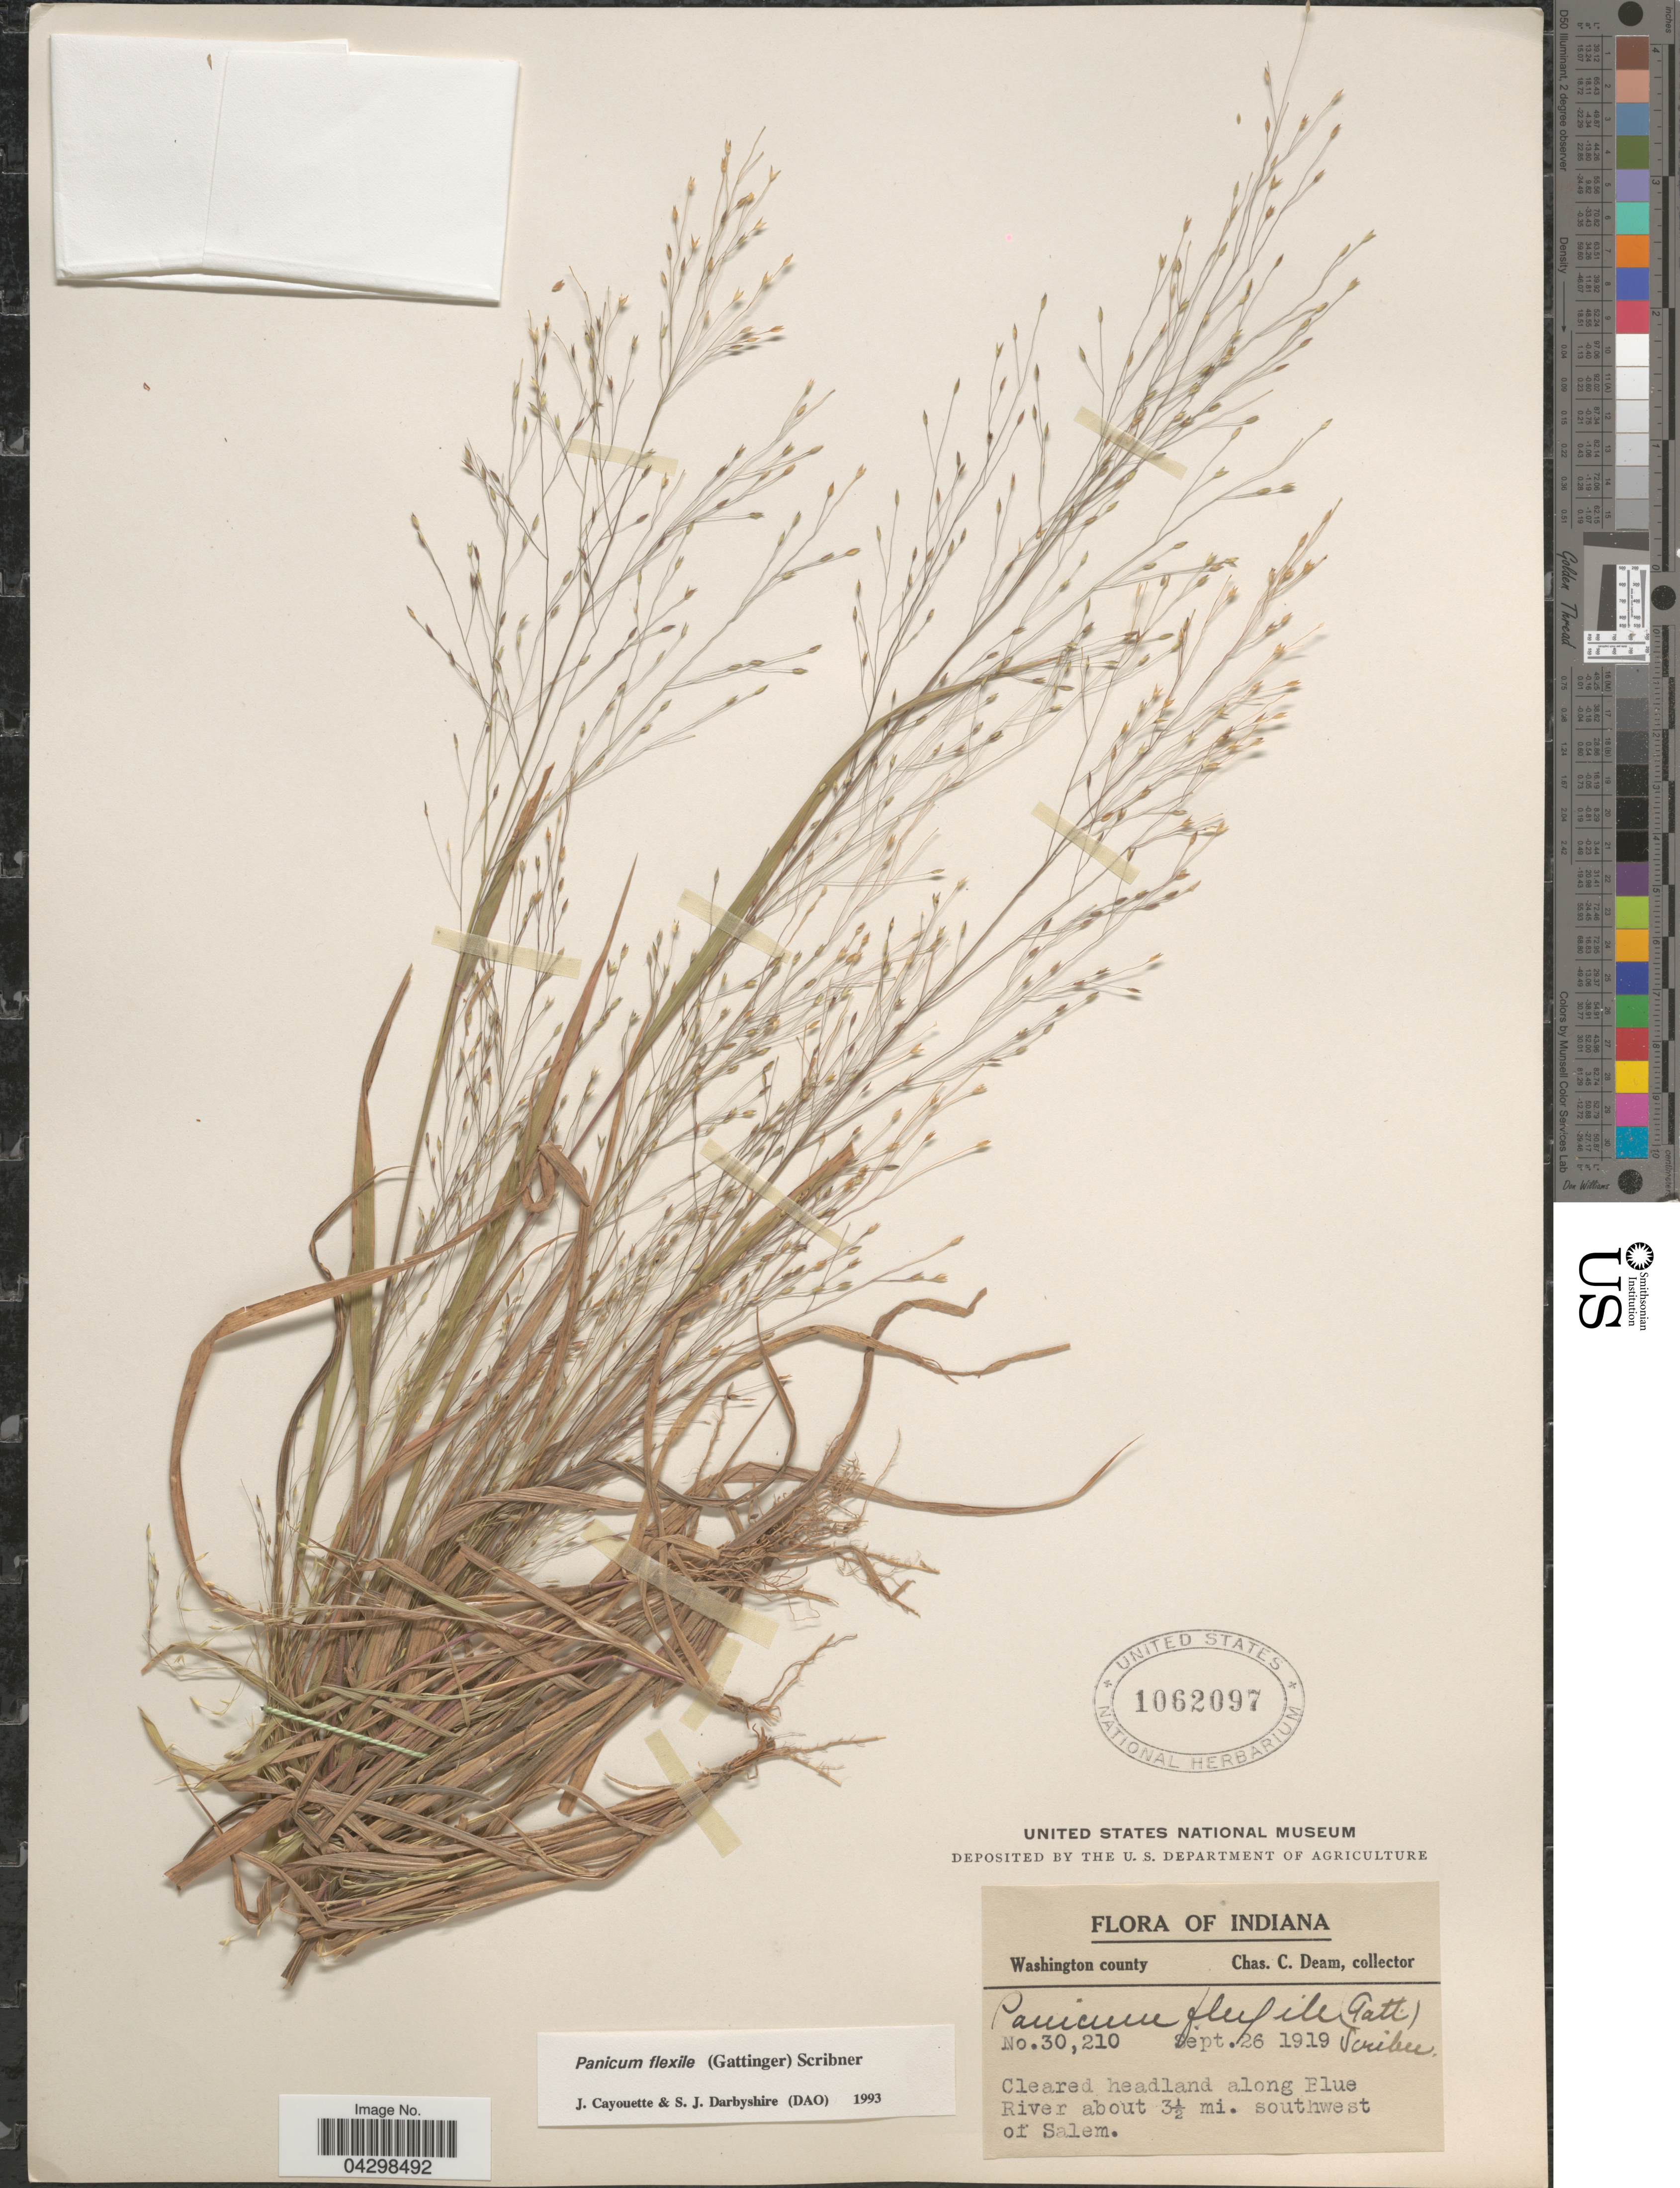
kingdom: Plantae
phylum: Tracheophyta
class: Liliopsida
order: Poales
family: Poaceae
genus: Panicum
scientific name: Panicum flexile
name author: (Gatt.) Scribn.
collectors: C. C. Deam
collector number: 30210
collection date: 1919-09-26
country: United States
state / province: Indiana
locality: Washington county. Cleared headland along Blue River about 3 1/2 mi. southwest of Salem.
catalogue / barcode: US 1062097